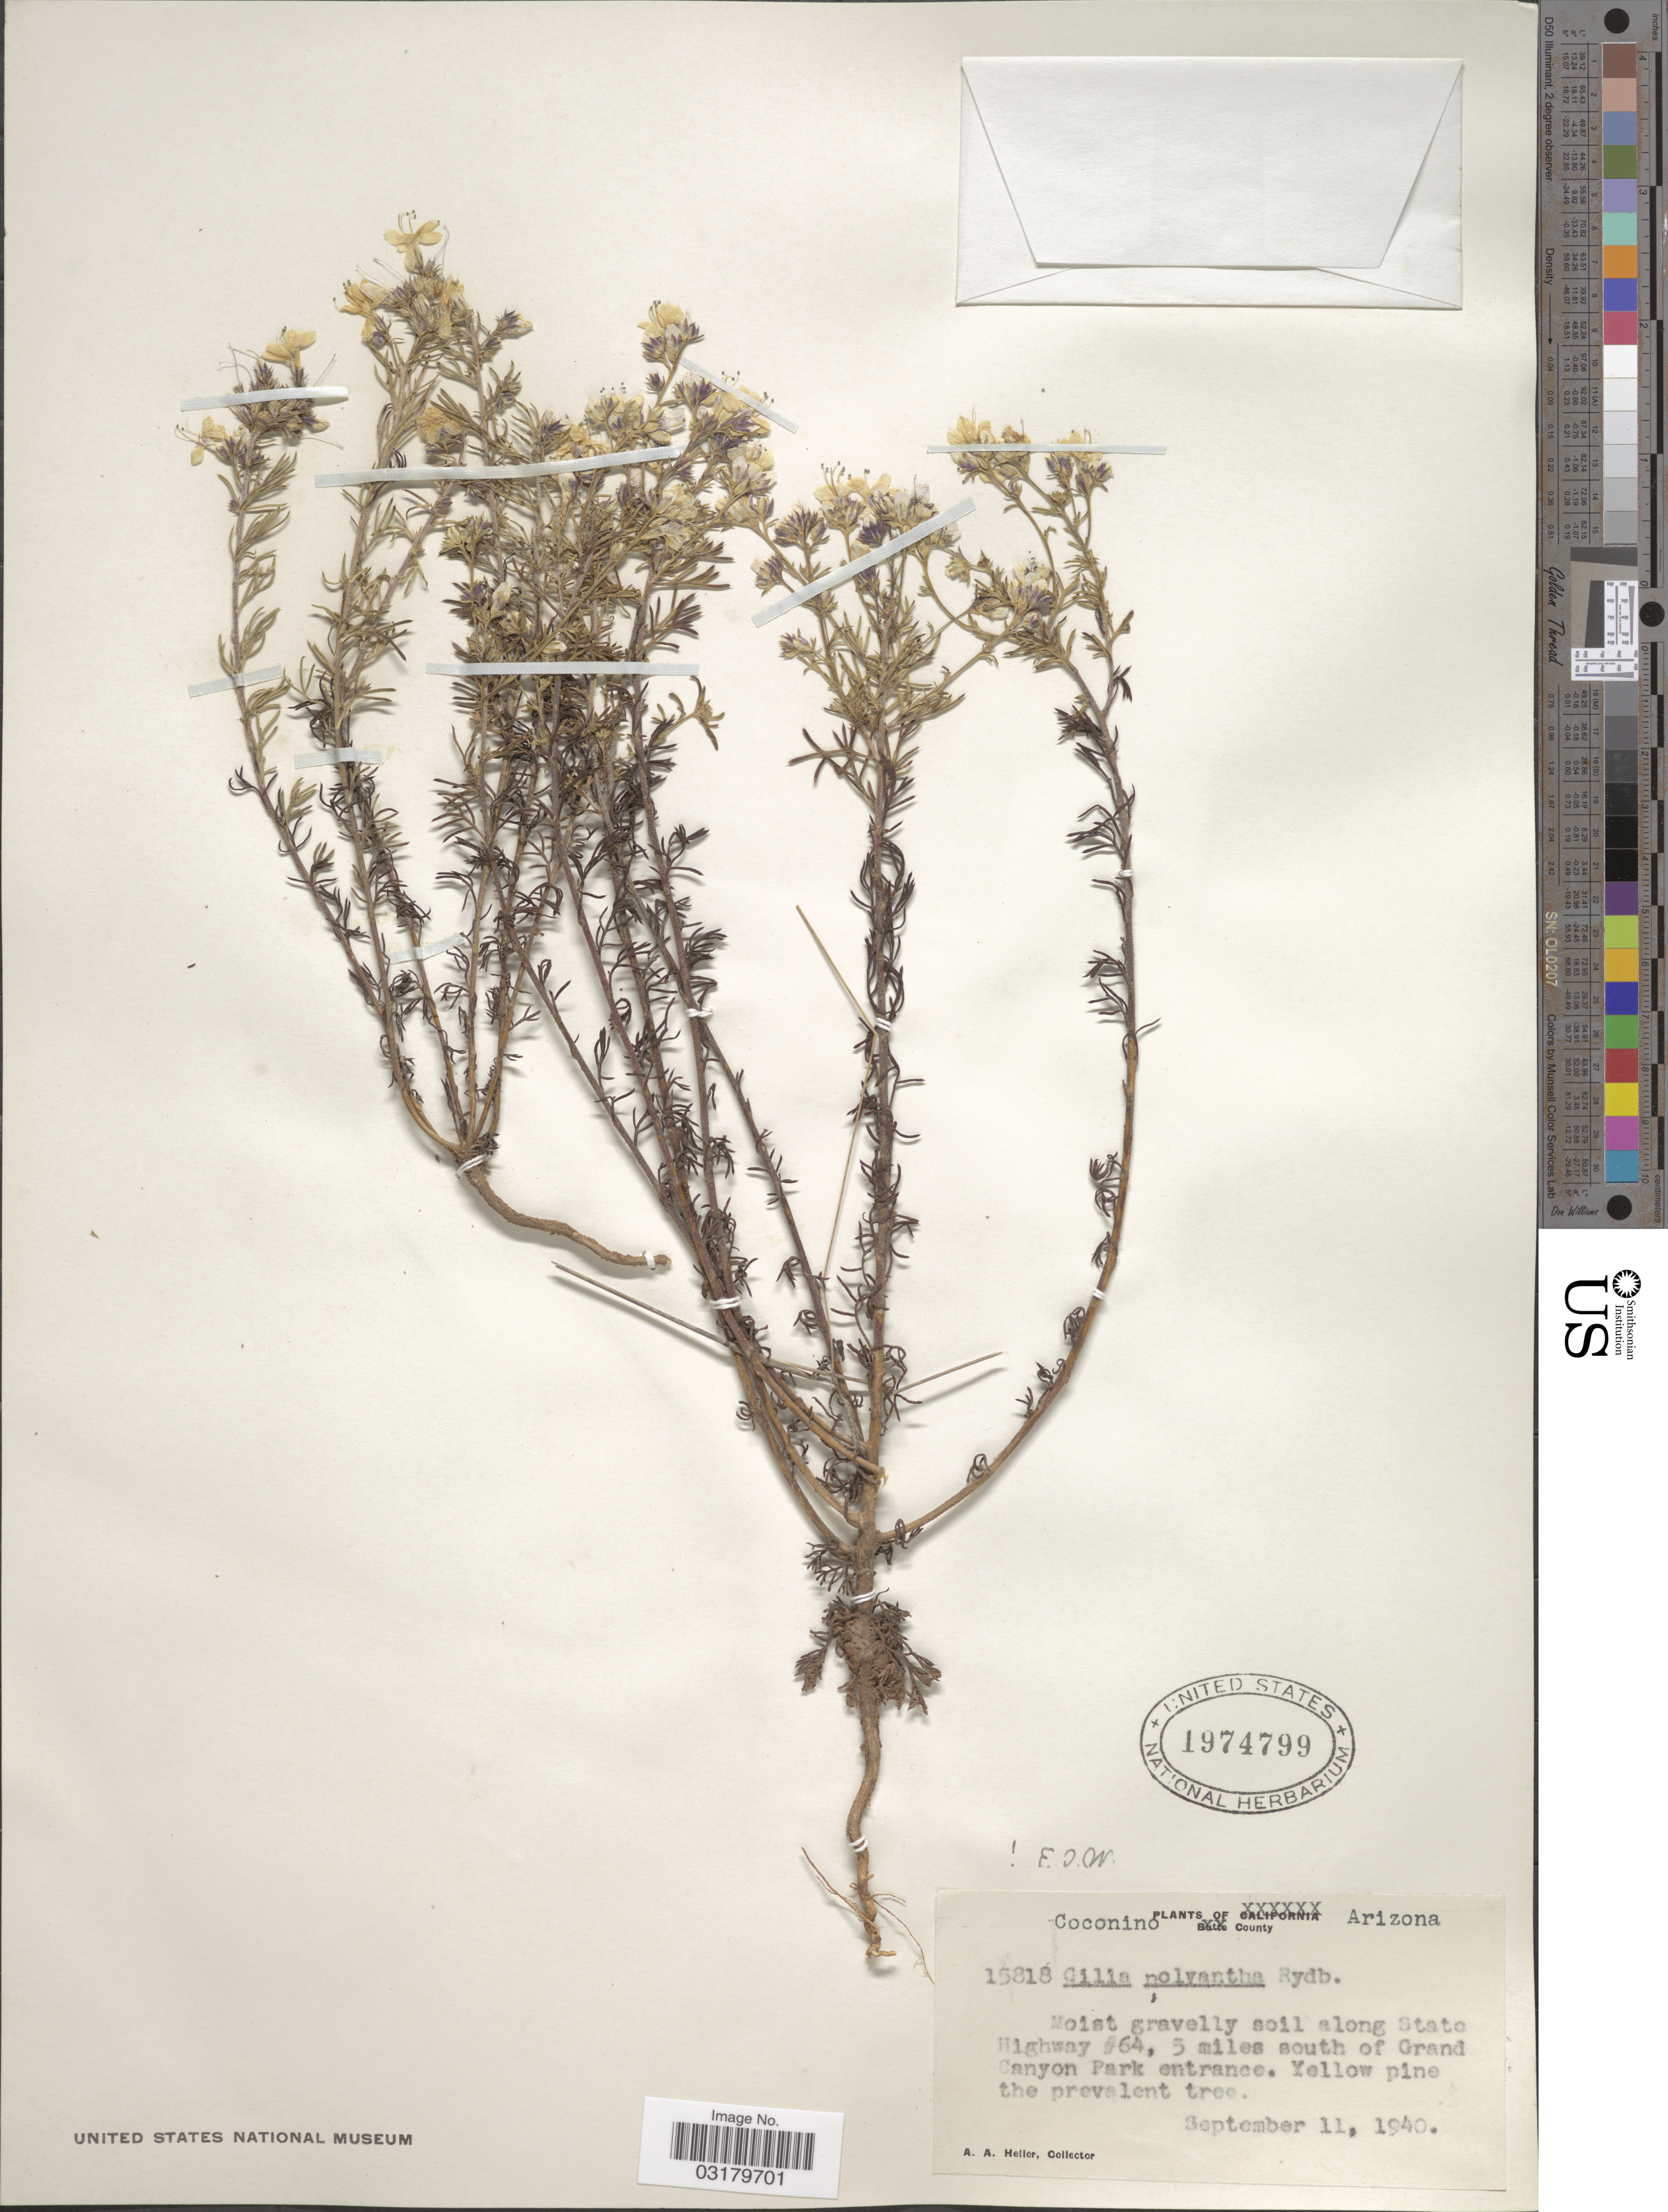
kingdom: Plantae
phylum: Tracheophyta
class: Magnoliopsida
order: Ericales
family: Polemoniaceae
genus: Ipomopsis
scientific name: Ipomopsis polyantha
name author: (Rydb.) V.E. Grant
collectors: A. A. Heller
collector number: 15818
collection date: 1940-09-11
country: United States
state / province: Arizona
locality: Coconino County. Moist gravelly soil along State Highway #64, 5 miles south of Grand Canyon Park entrance.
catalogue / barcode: US 1974799